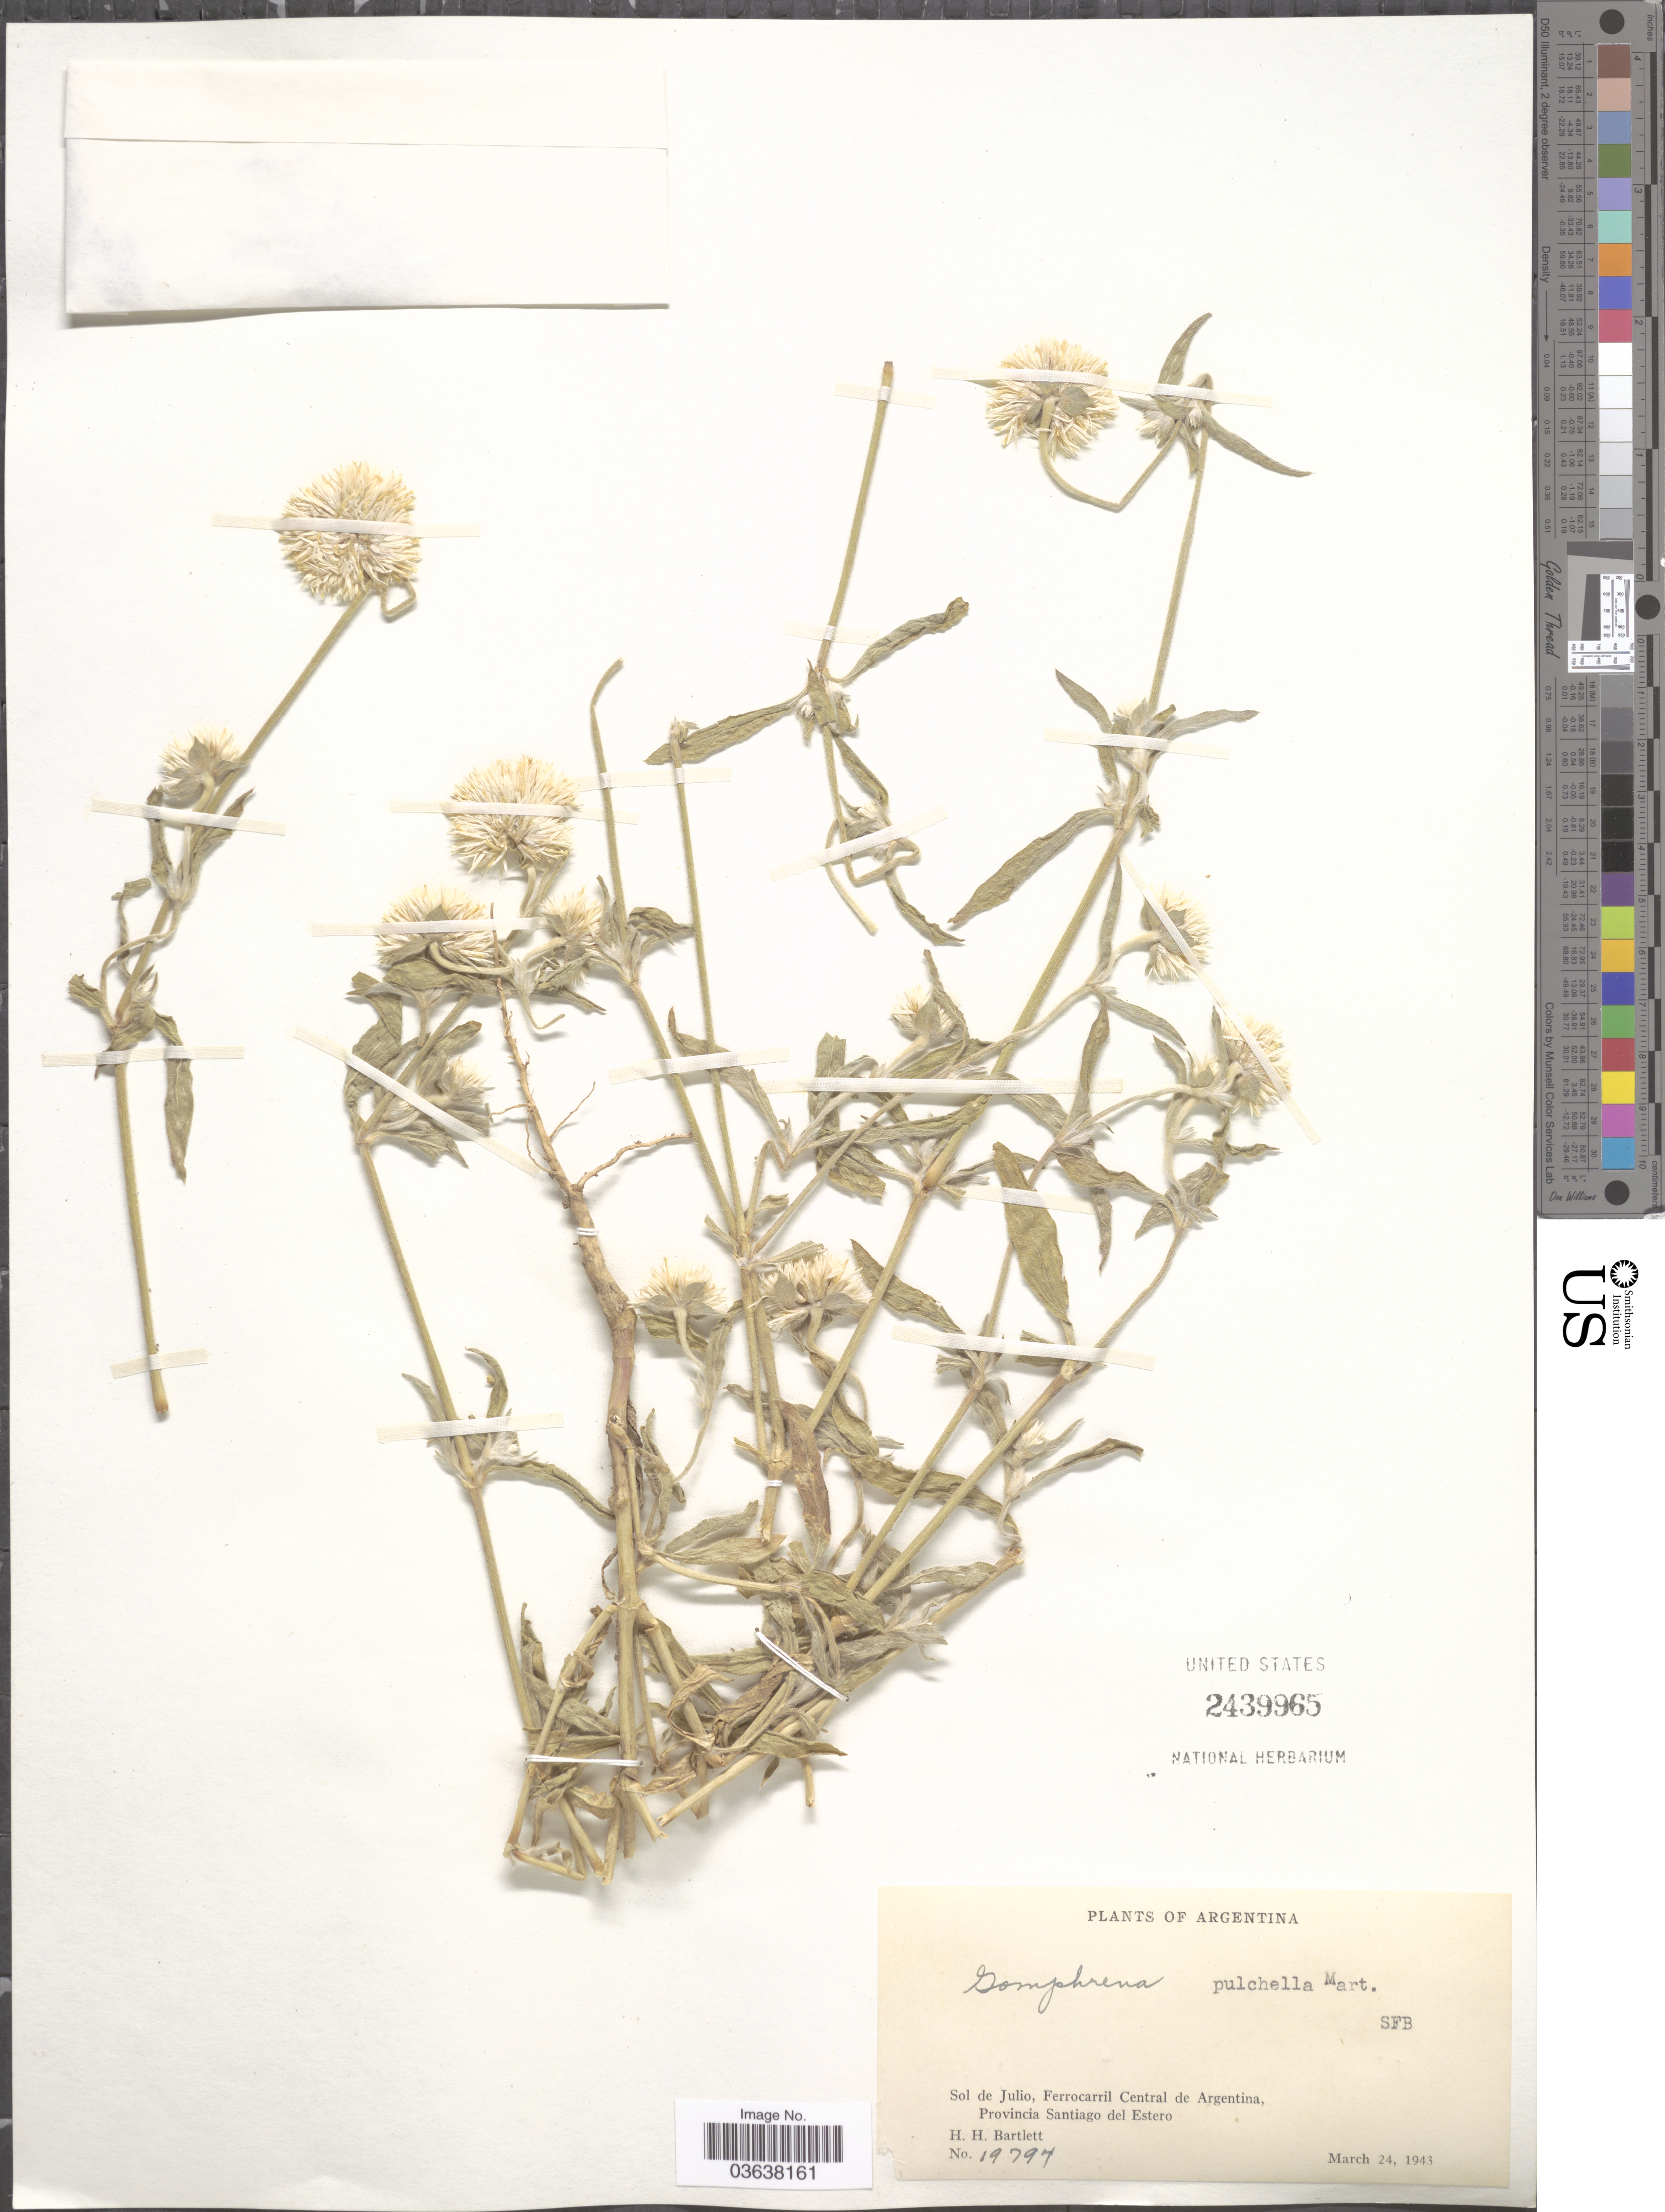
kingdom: Plantae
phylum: Tracheophyta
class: Magnoliopsida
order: Caryophyllales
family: Amaranthaceae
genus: Gomphrena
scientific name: Gomphrena pulchella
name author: Mart.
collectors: H. H. Bartlett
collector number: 19794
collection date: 1943-03-24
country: Argentina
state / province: Santiago del Estero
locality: Sol de Julio, Ferrocarril Central de Argentina.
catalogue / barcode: US 2439965